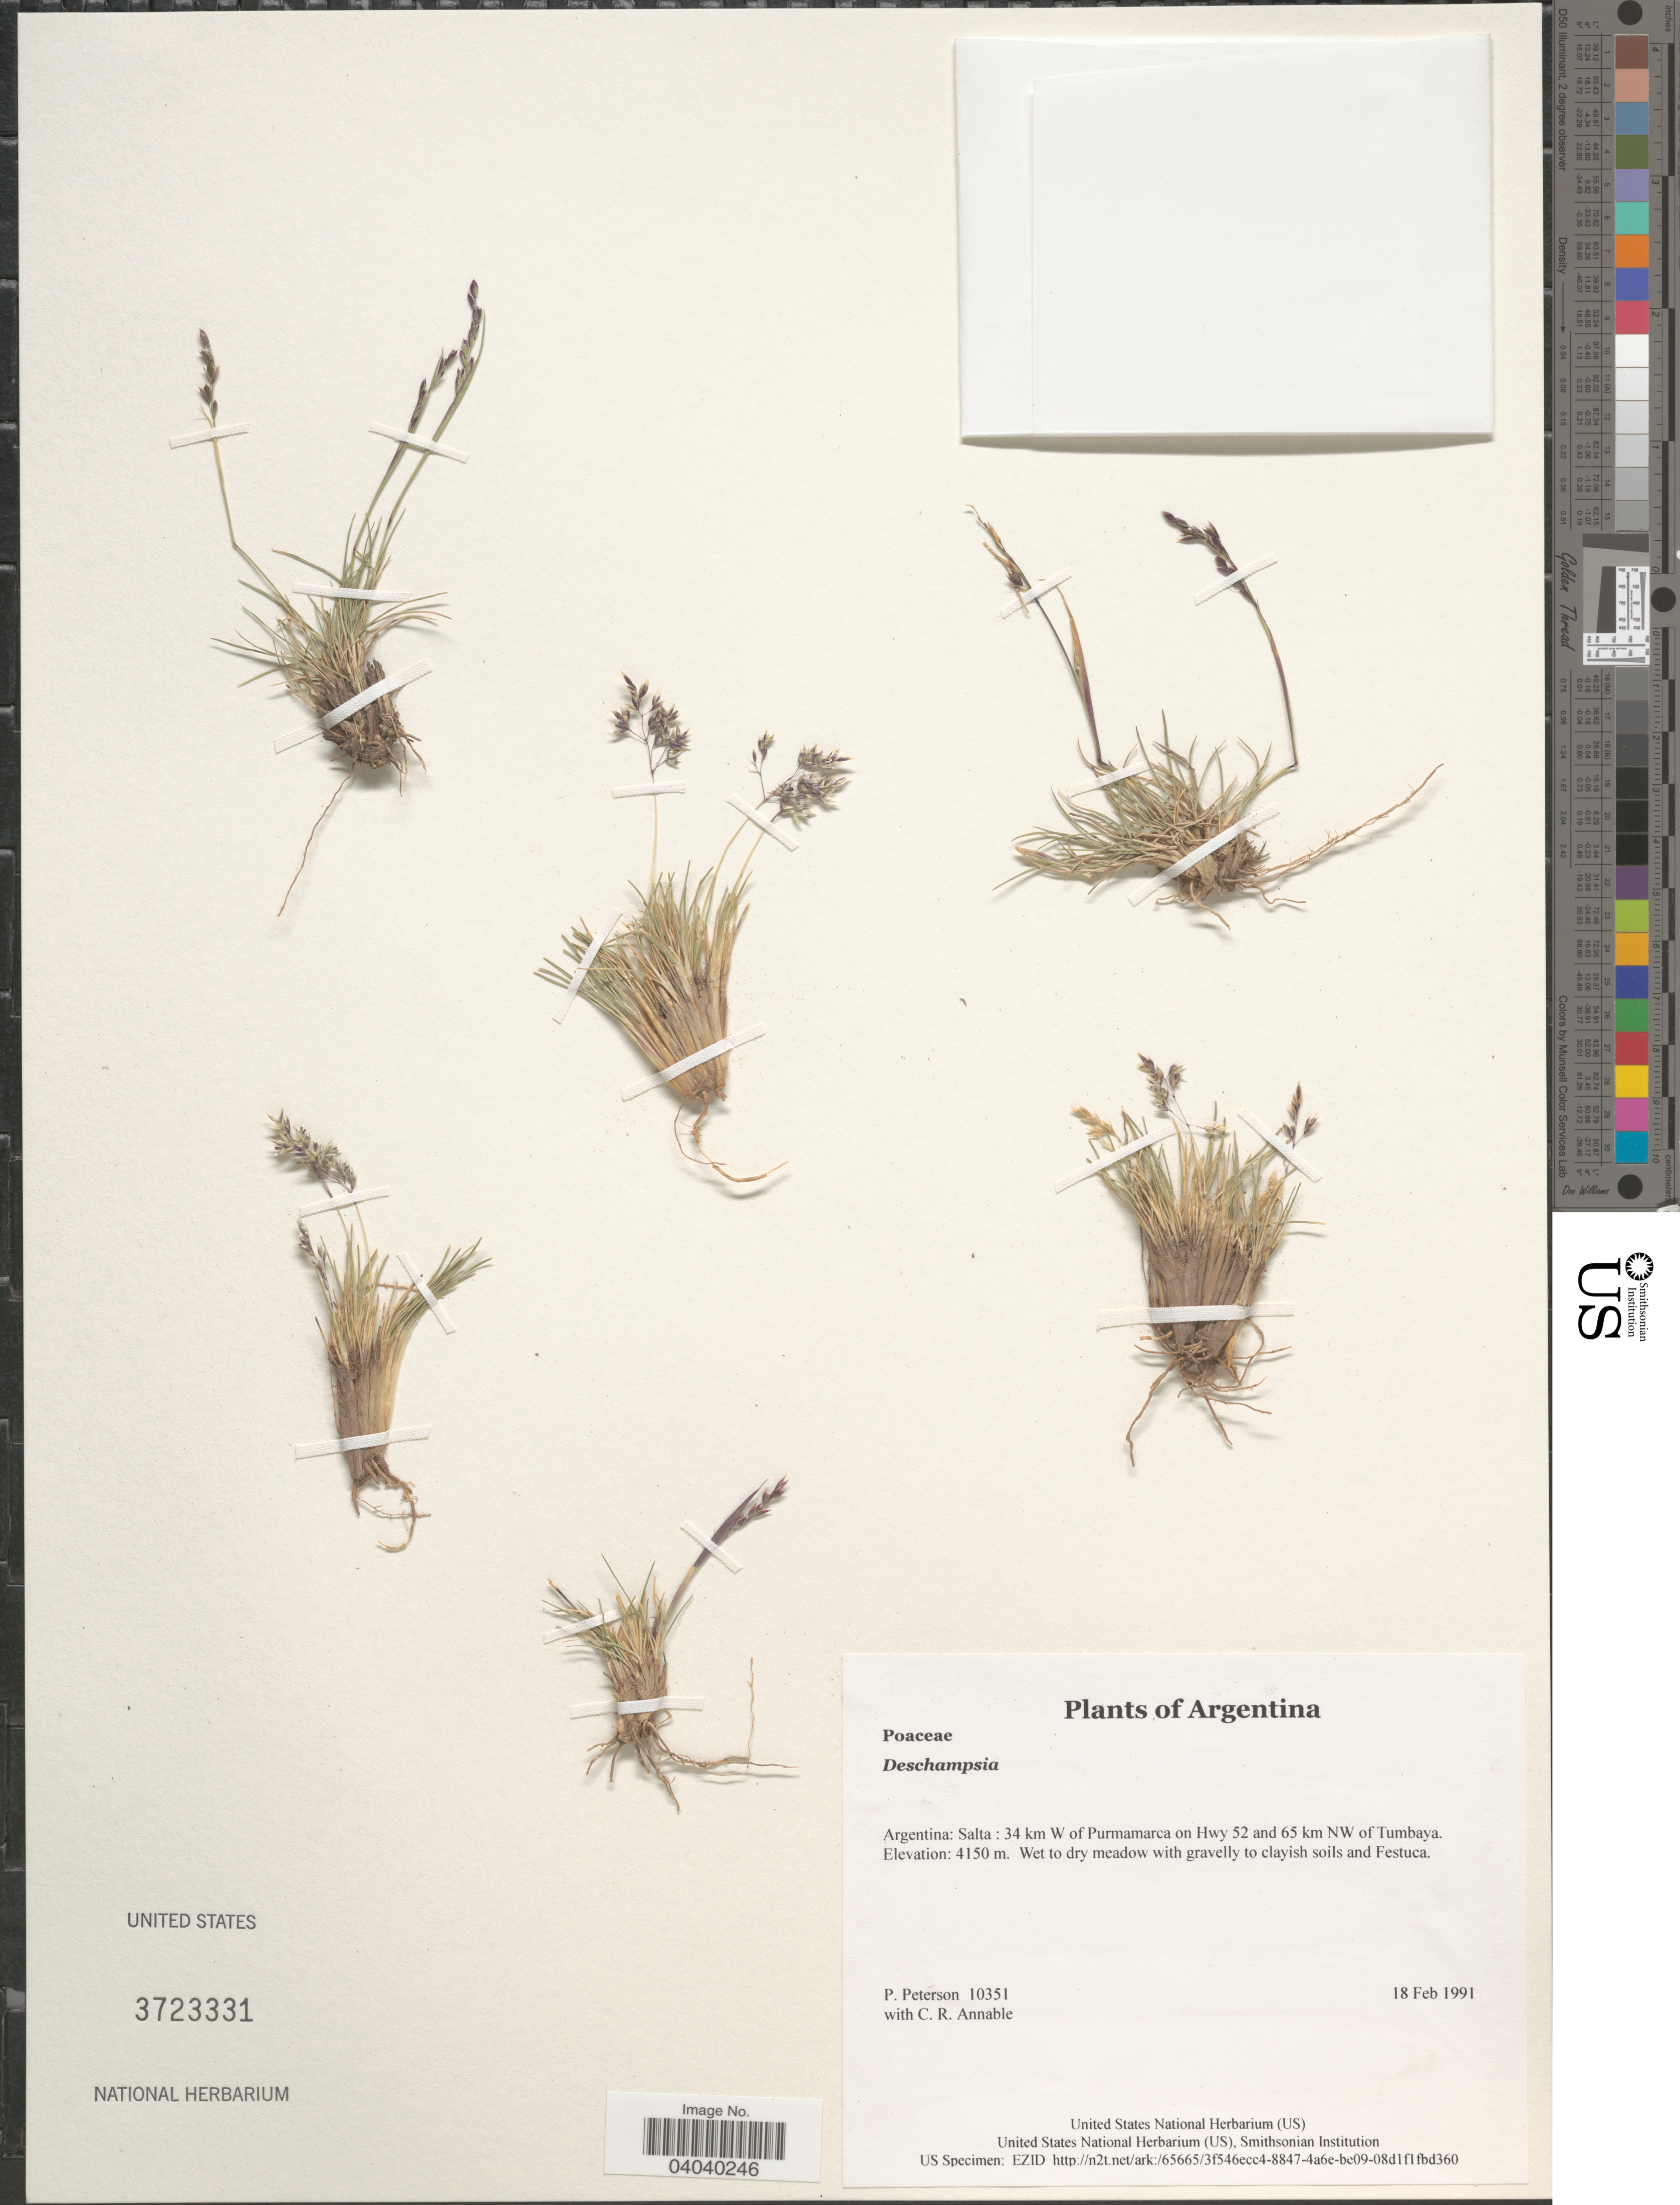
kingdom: Plantae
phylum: Tracheophyta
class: Liliopsida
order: Poales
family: Poaceae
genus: Deschampsia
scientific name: Deschampsia sp.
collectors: P. Peterson & C. R. Annable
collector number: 10351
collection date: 1991-02-18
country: Argentina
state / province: Salta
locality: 34 km W of Purmamarca on Hwy 52 and 65 km NW of Tumbaya.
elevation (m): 4150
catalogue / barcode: US 3723331